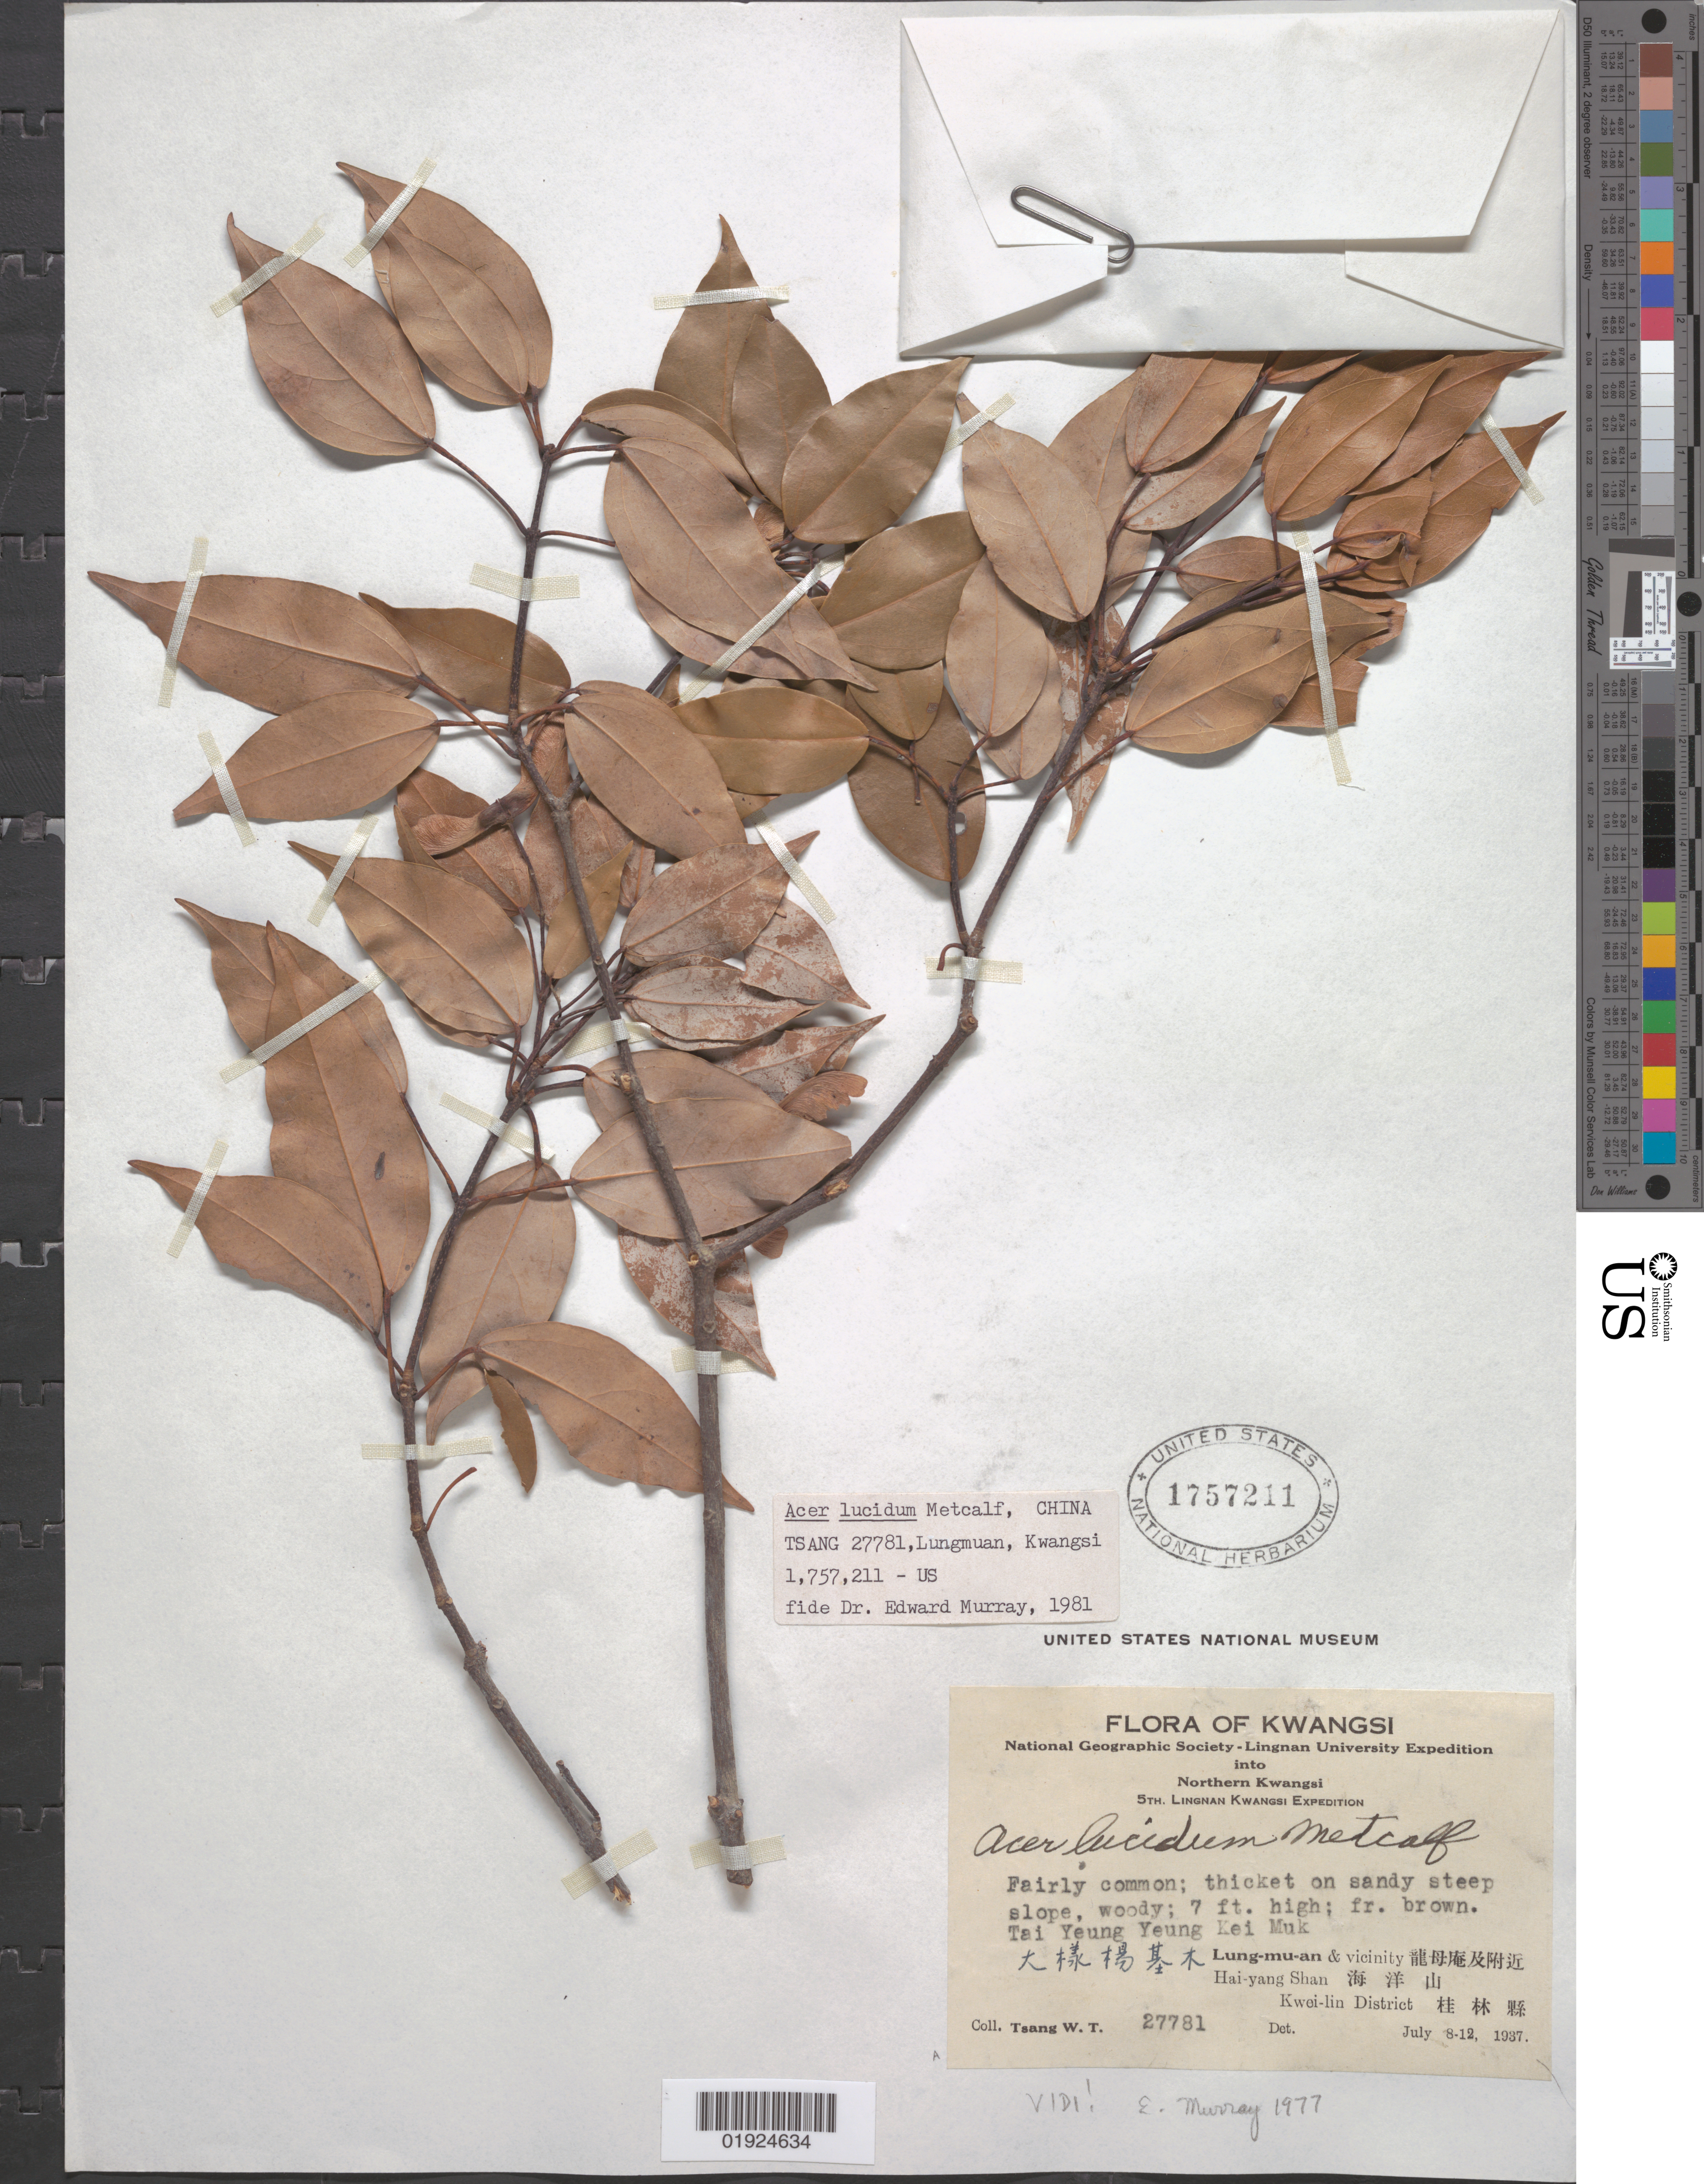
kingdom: Plantae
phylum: Tracheophyta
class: Magnoliopsida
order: Sapindales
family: Sapindaceae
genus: Acer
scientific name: Acer lucidum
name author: Metcalf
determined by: Murray, Edward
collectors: W. T. Tsang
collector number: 27781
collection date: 1937-07-08/1937-07-12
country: China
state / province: Guangxi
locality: Kwangsi [Guangxi], Lung-mu-an and vicinity. Hai-yang Shan, Kwoi-lin District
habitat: Thicket on sandy steep slope, woody. Fairly common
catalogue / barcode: US 1757211